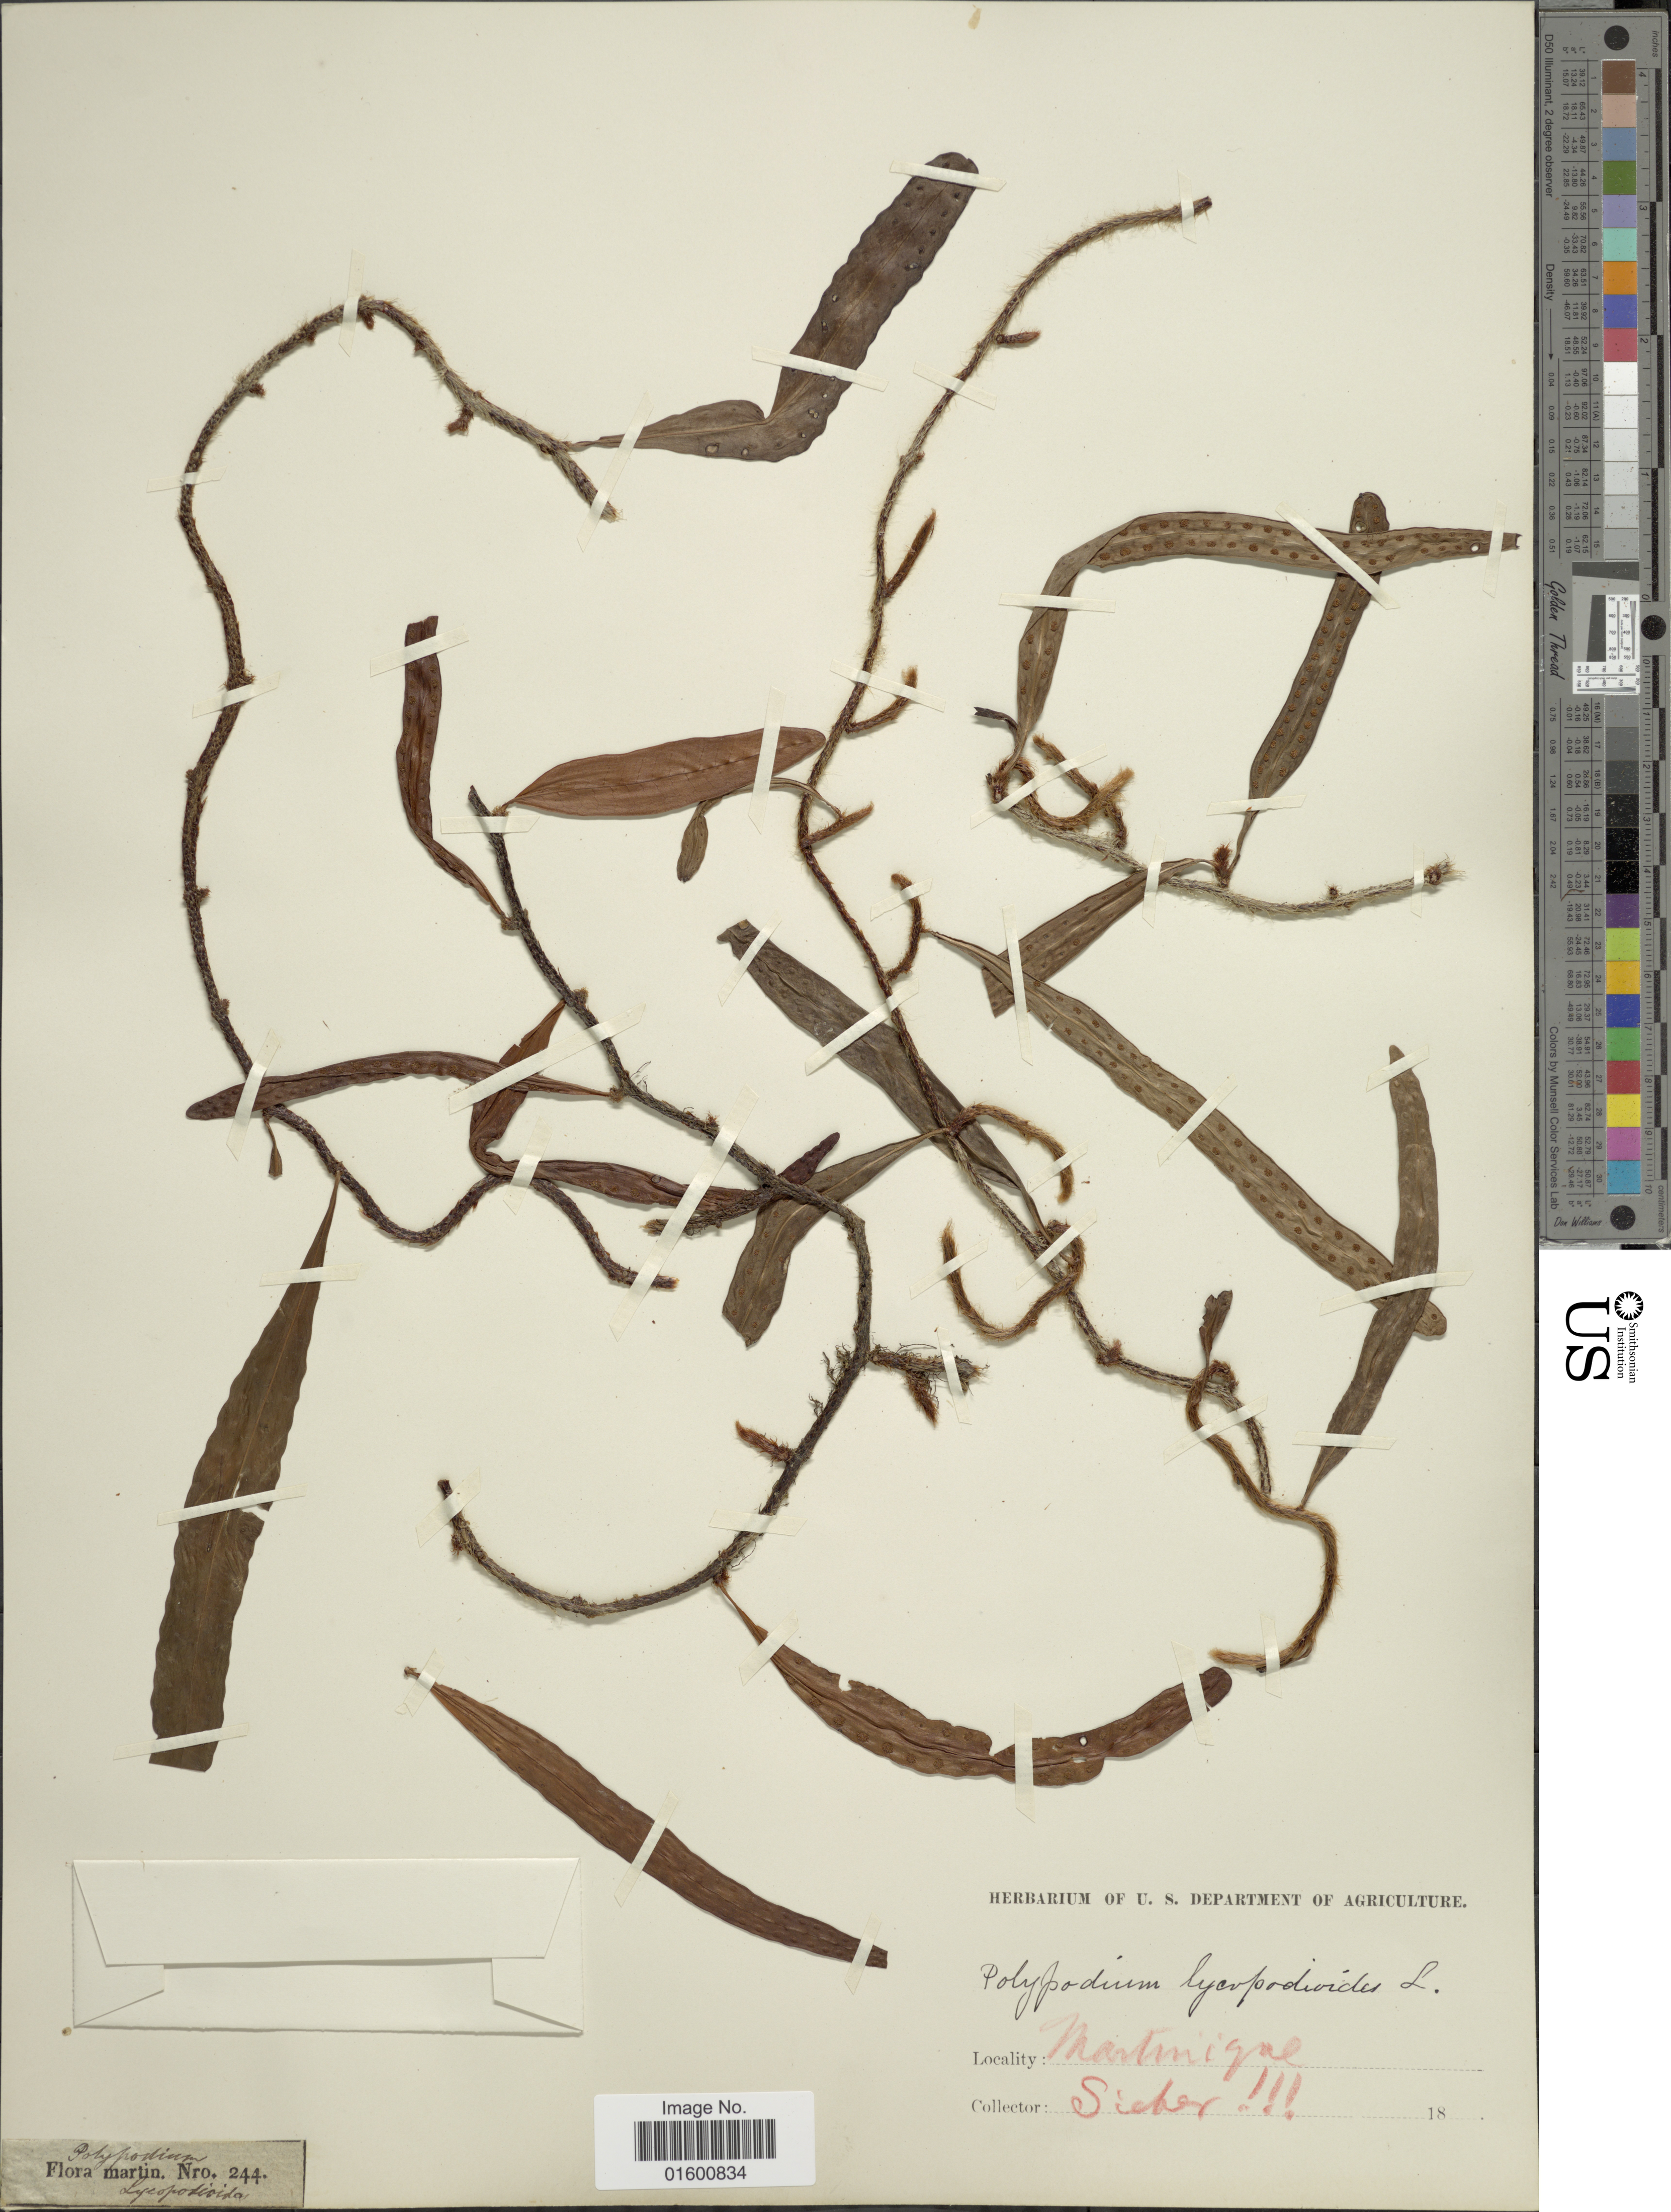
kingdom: Plantae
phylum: Tracheophyta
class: Polypodiopsida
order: Polypodiales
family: Polypodiaceae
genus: Microgramma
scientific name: Microgramma lycopodioides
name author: (L.) Copel.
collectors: -- Sieber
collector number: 244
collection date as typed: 18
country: Martinique